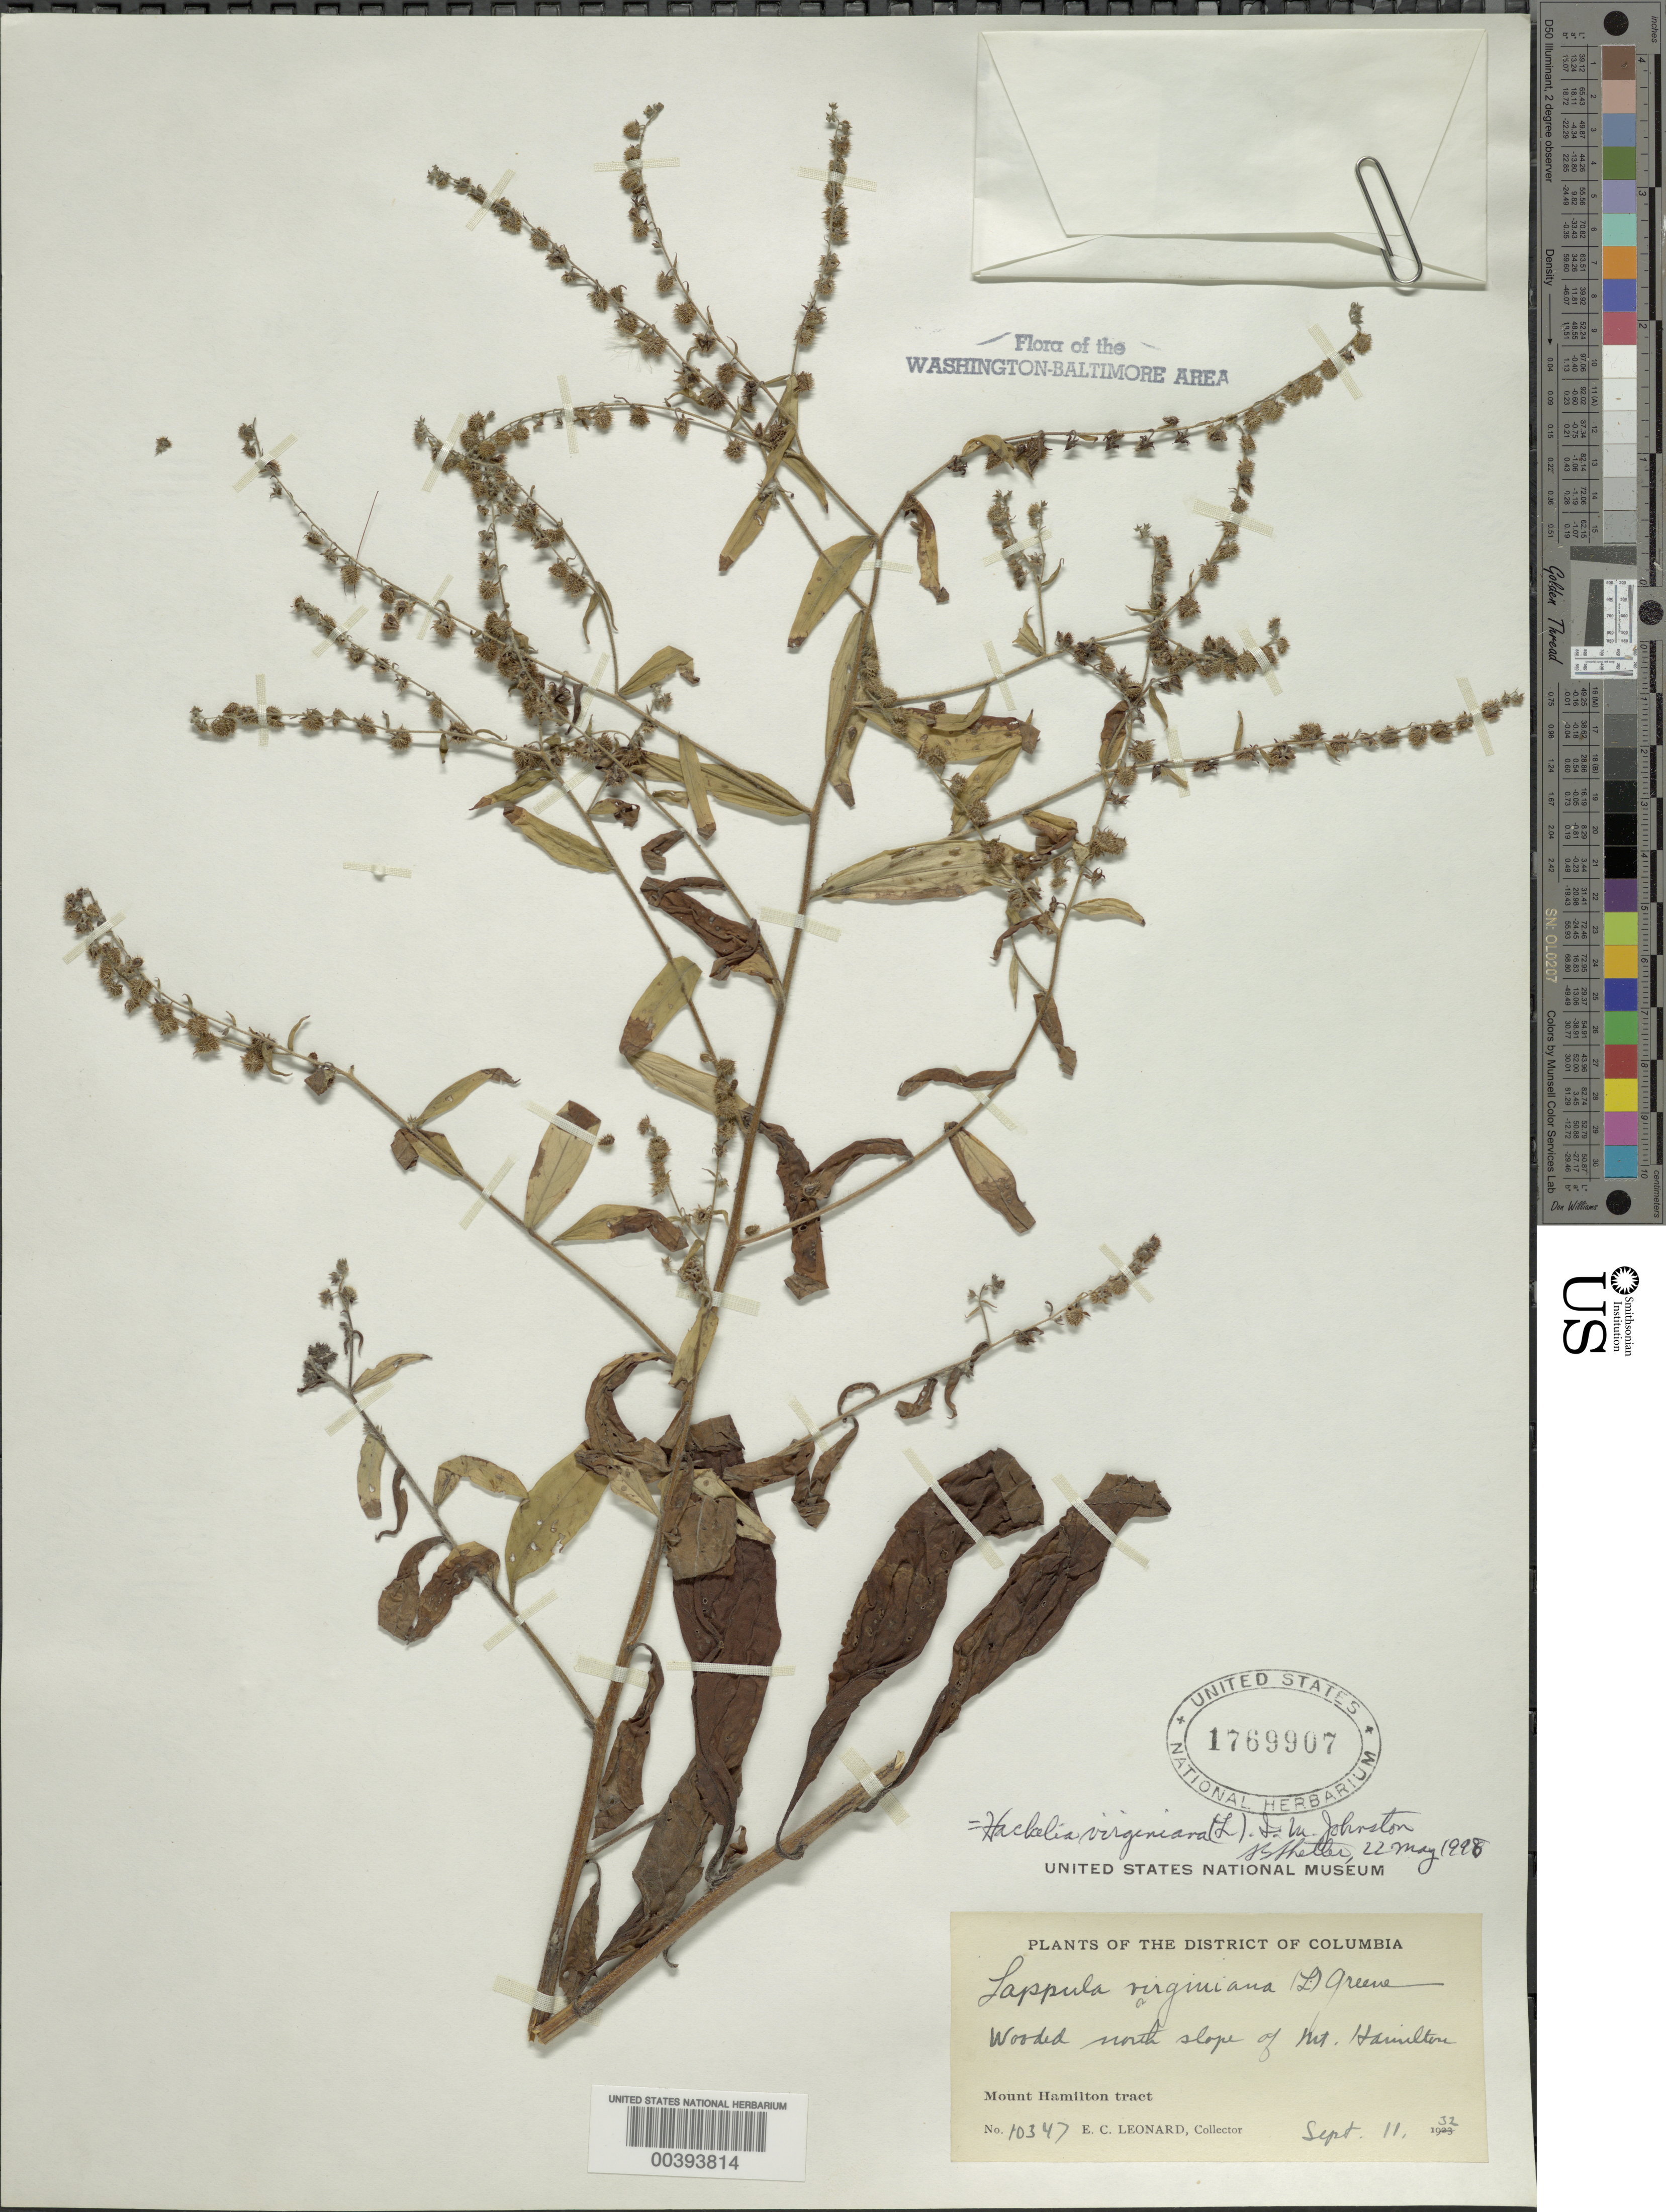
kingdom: Plantae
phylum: Tracheophyta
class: Magnoliopsida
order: Boraginales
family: Boraginaceae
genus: Hackelia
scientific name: Hackelia virginiana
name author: (L.) I.M. Johnst.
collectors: E. C. Leonard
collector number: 10347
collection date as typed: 11 Sep 1932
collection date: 1932-09-11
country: United States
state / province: District of Columbia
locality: Mount Hamilton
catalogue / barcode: US 1769907